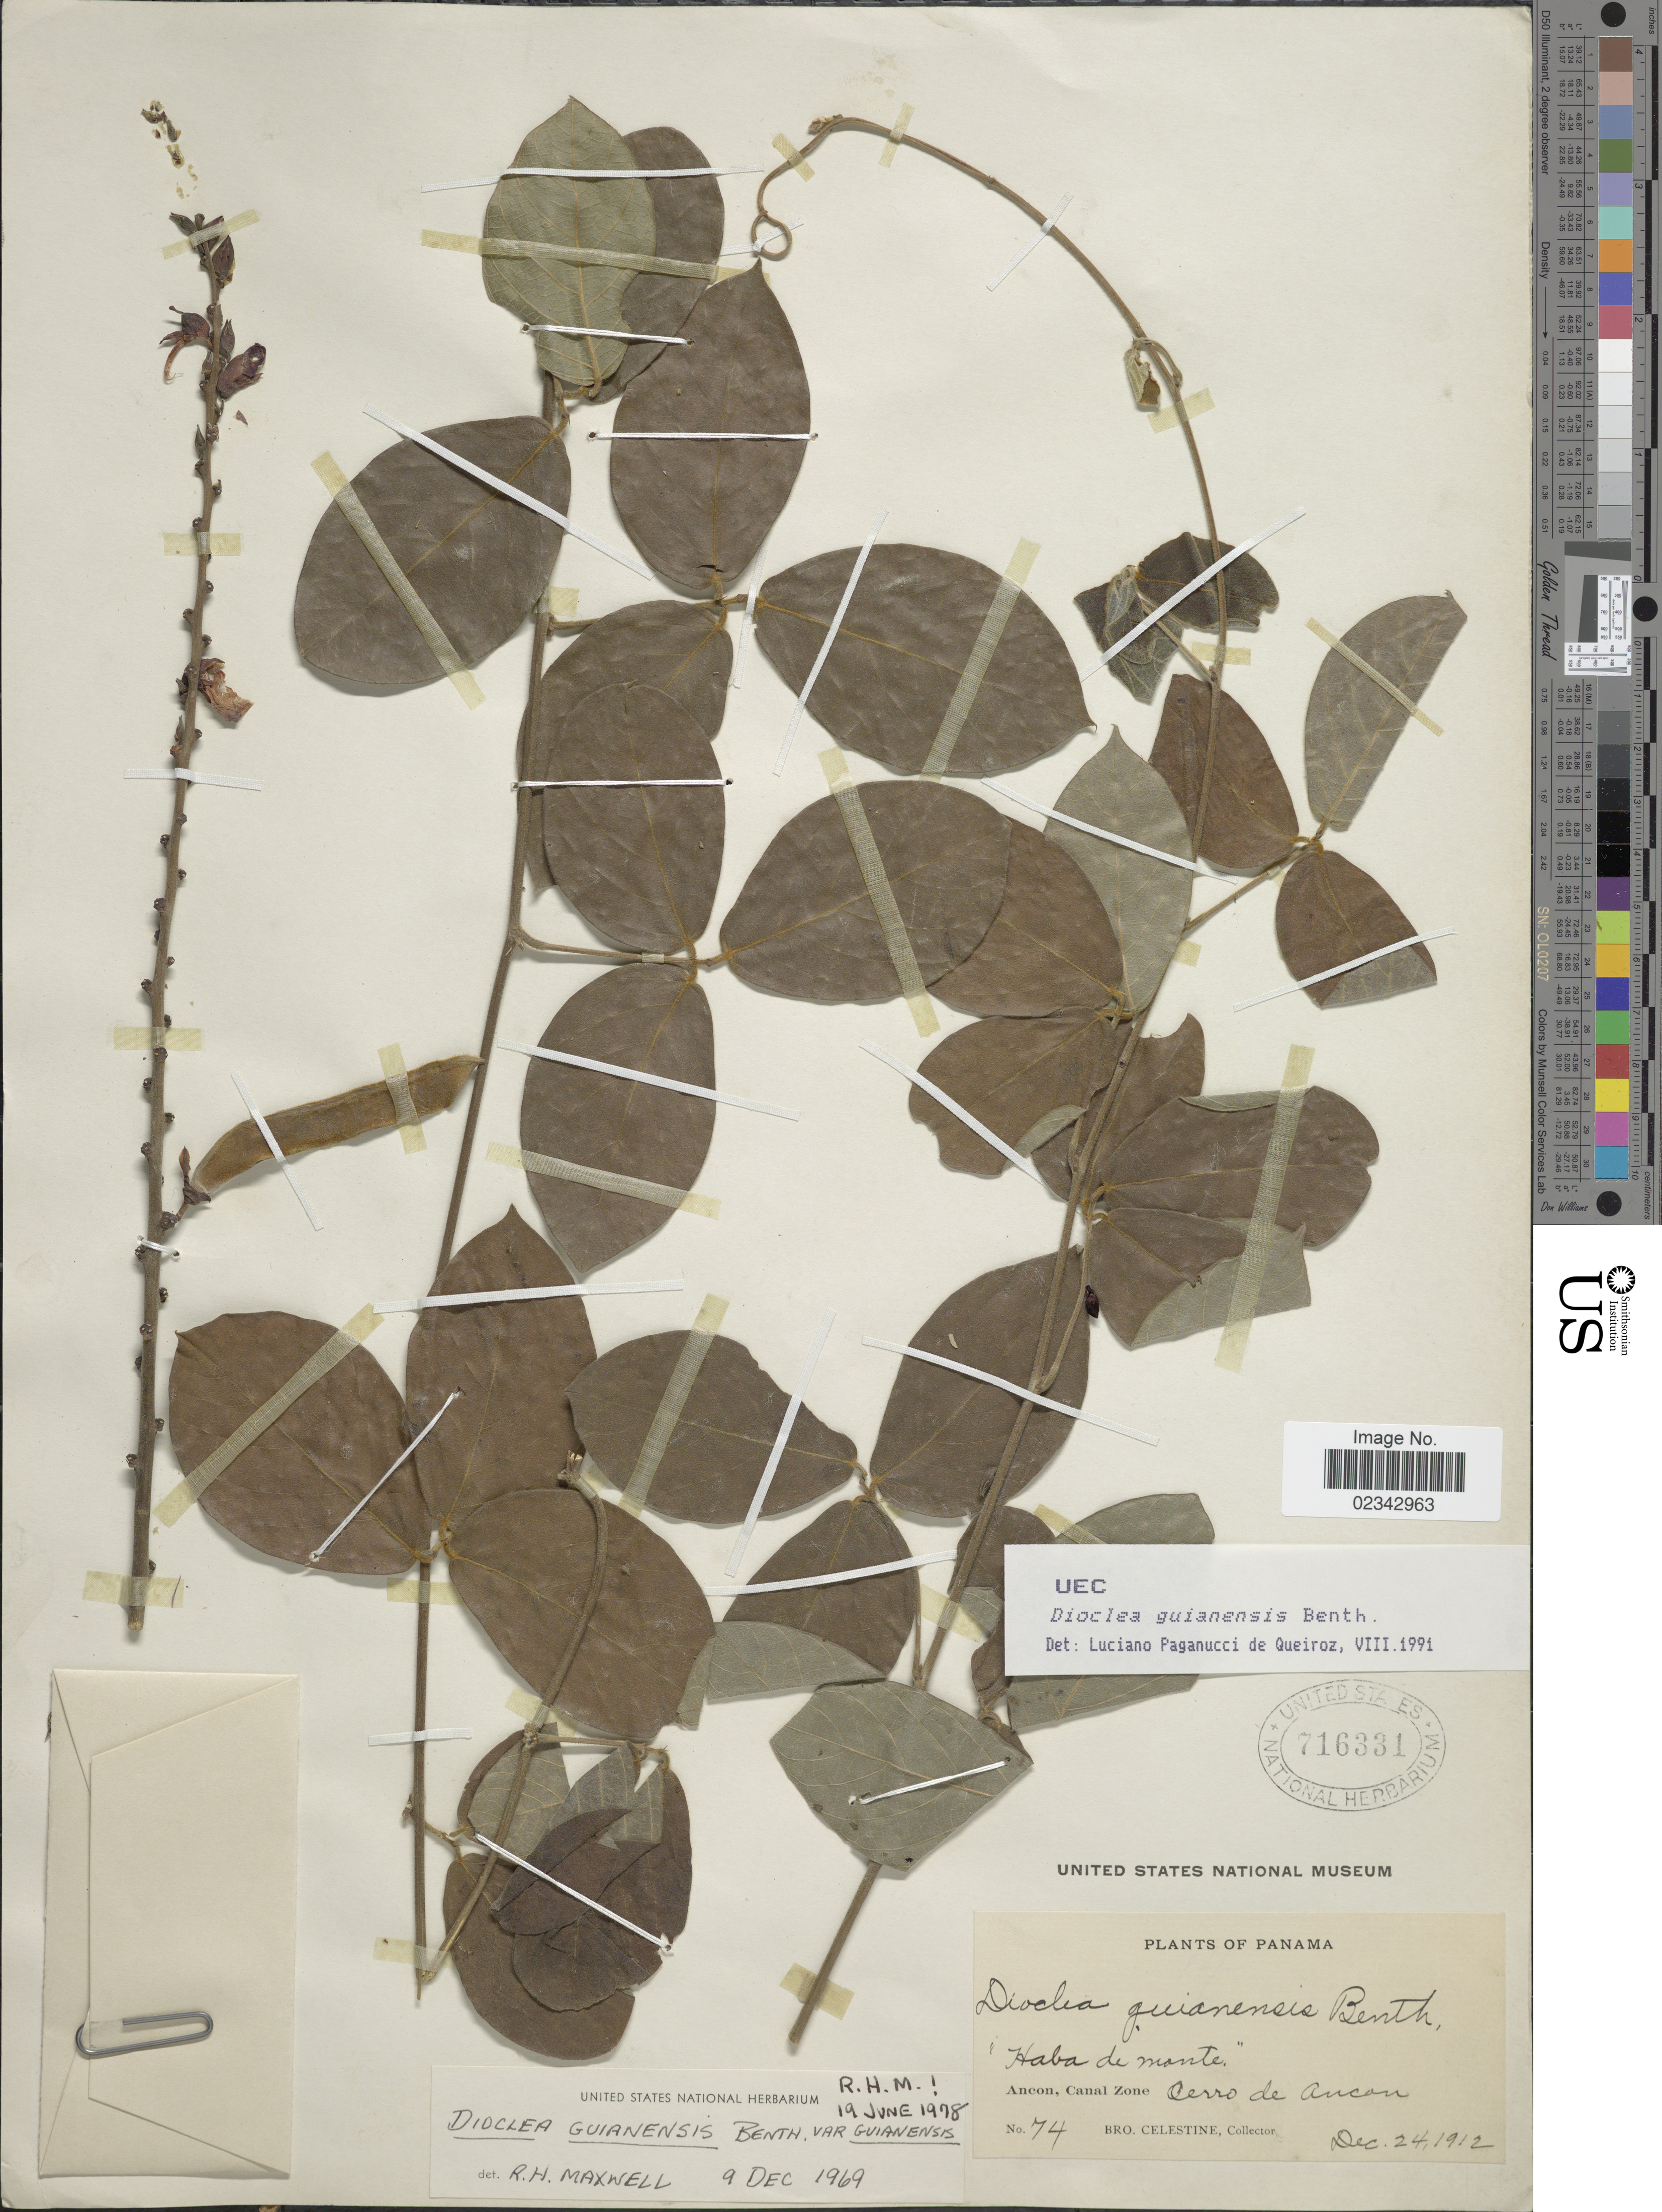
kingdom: Plantae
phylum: Tracheophyta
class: Magnoliopsida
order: Fabales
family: Fabaceae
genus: Dioclea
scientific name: Dioclea guianensis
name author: Benth.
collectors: B. Celestino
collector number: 74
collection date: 1912-12-24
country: Panama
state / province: Colón / Panamá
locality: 'Haba de monte', Ancon, Canal Zone, Cerro de Ancon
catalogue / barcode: US 716331